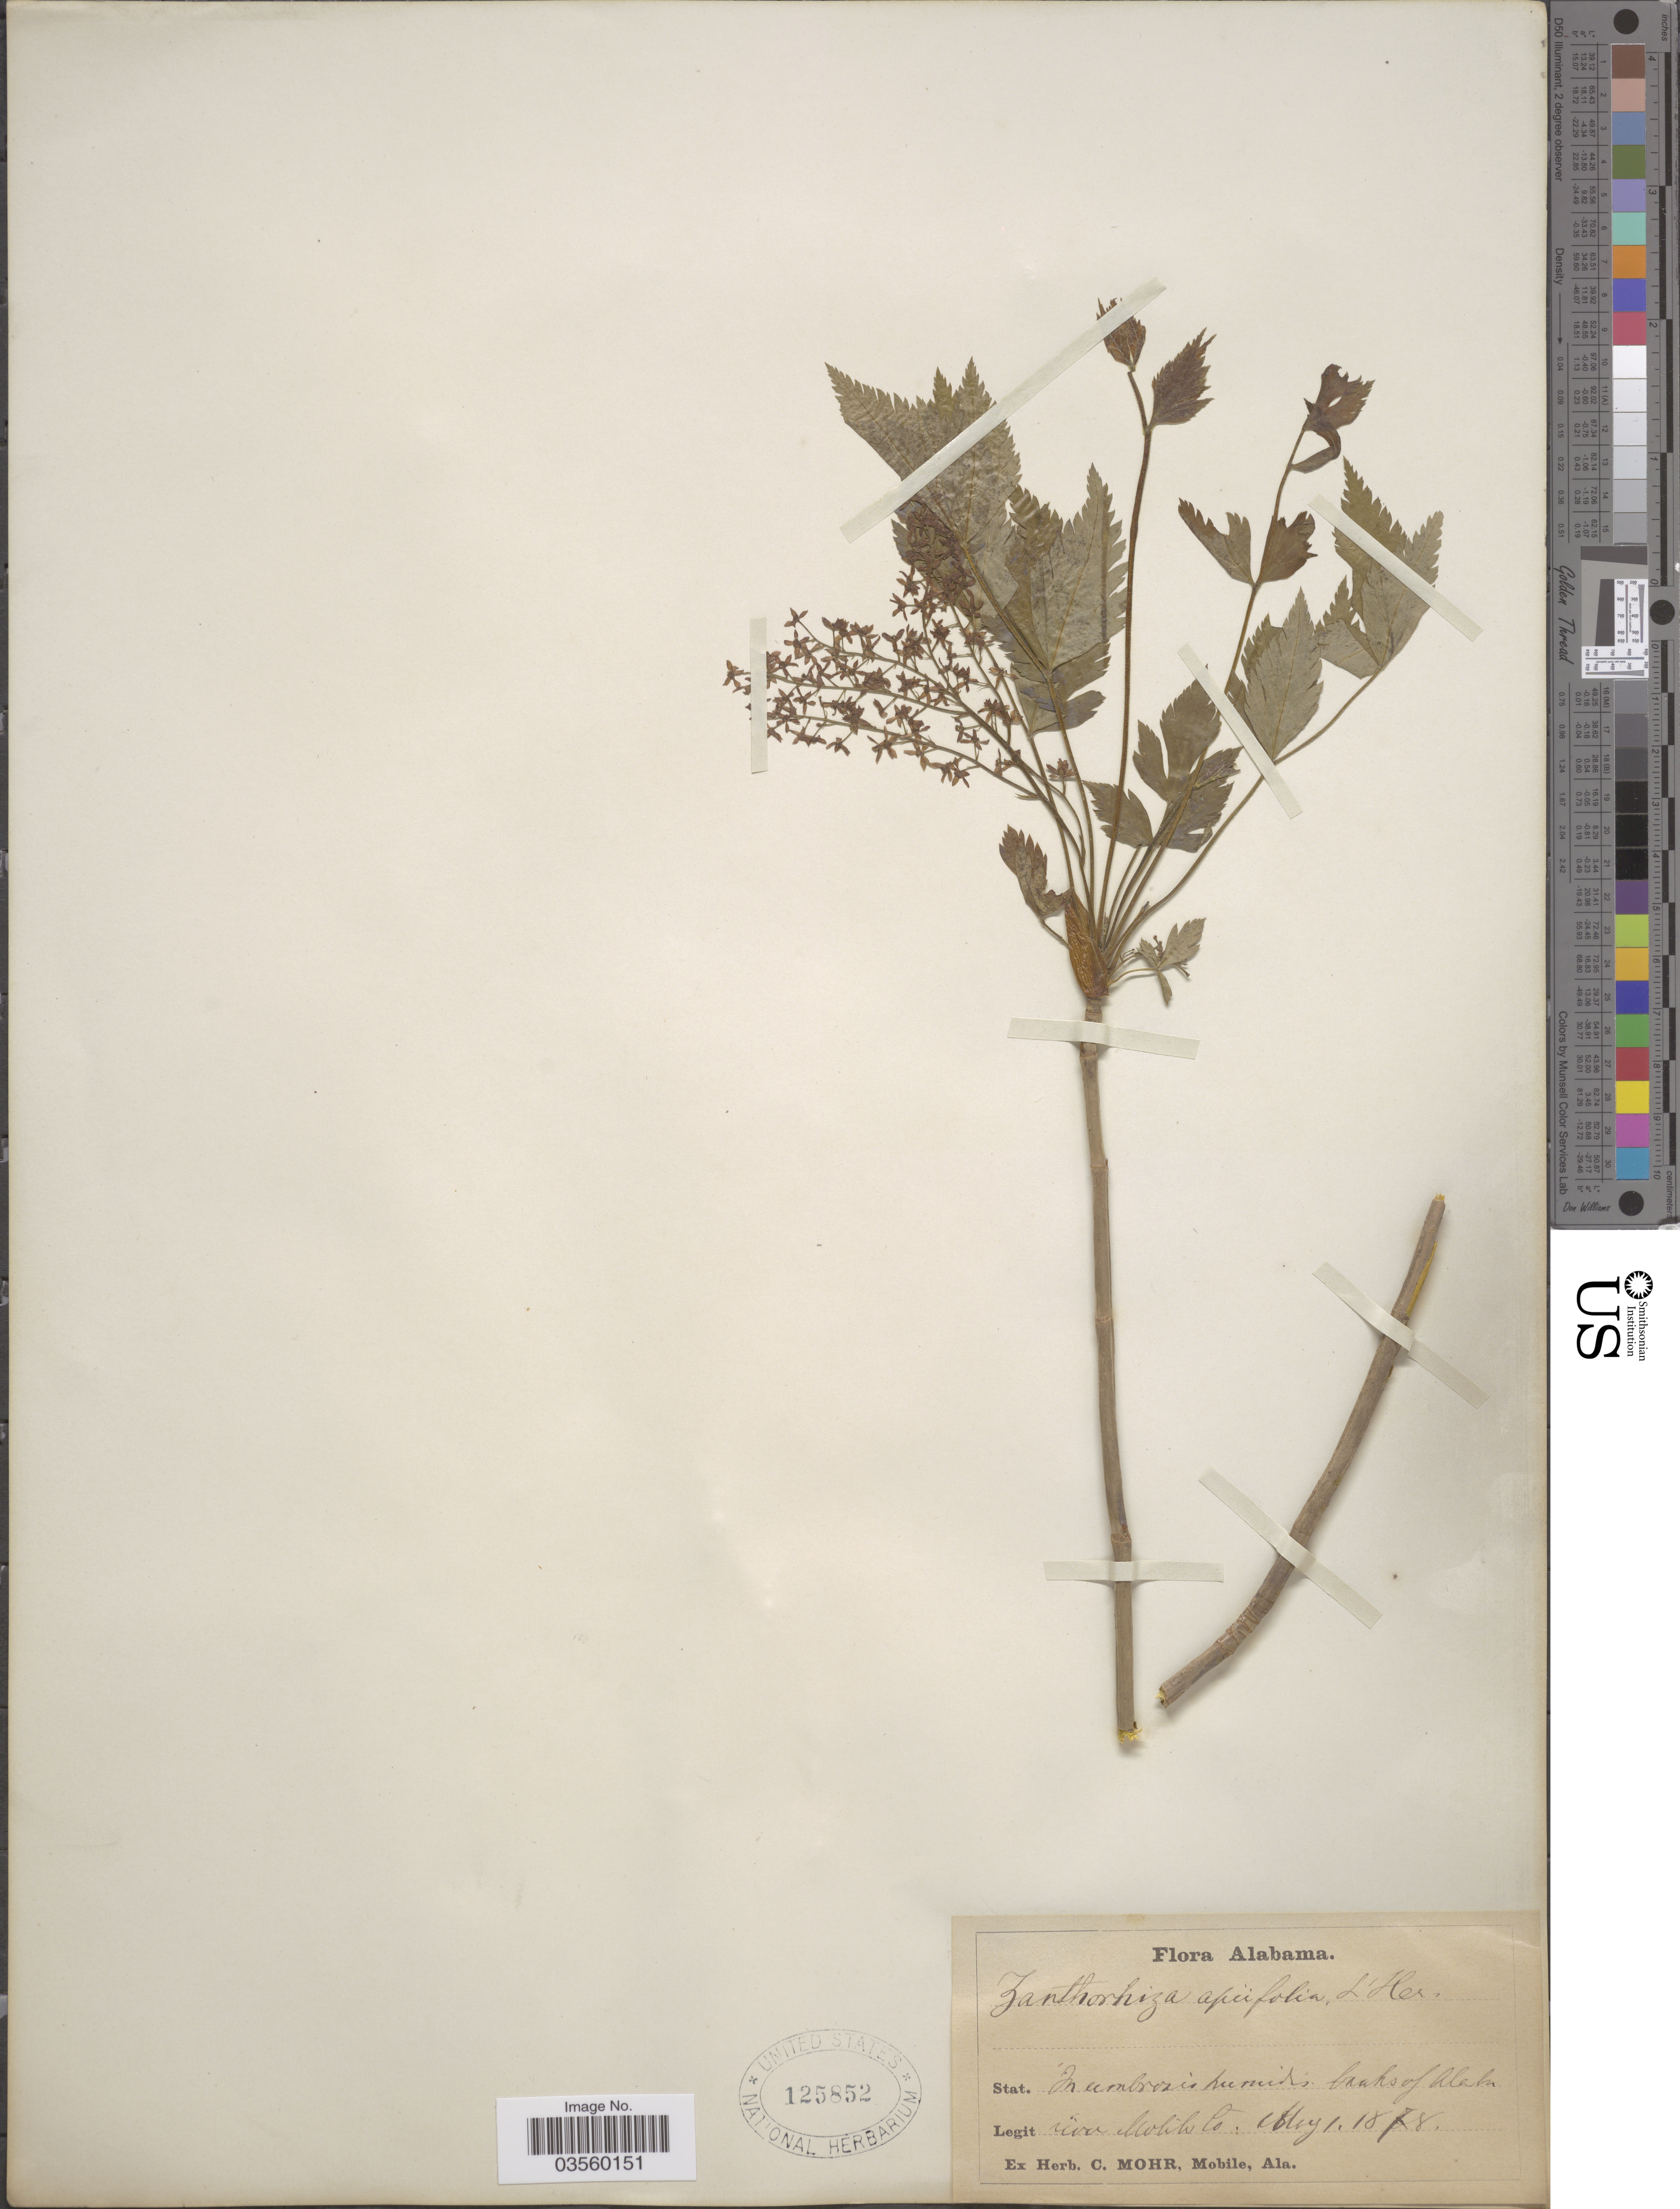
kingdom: Plantae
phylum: Tracheophyta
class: Magnoliopsida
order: Ranunculales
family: Ranunculaceae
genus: Xanthorhiza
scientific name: Xanthorhiza apiifolia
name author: L'Hér.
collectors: Mohr, C. T. (herbarium)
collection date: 1878-05-01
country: United States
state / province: Alabama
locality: Banks of Alaba river Mobile Co.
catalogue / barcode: US 125852